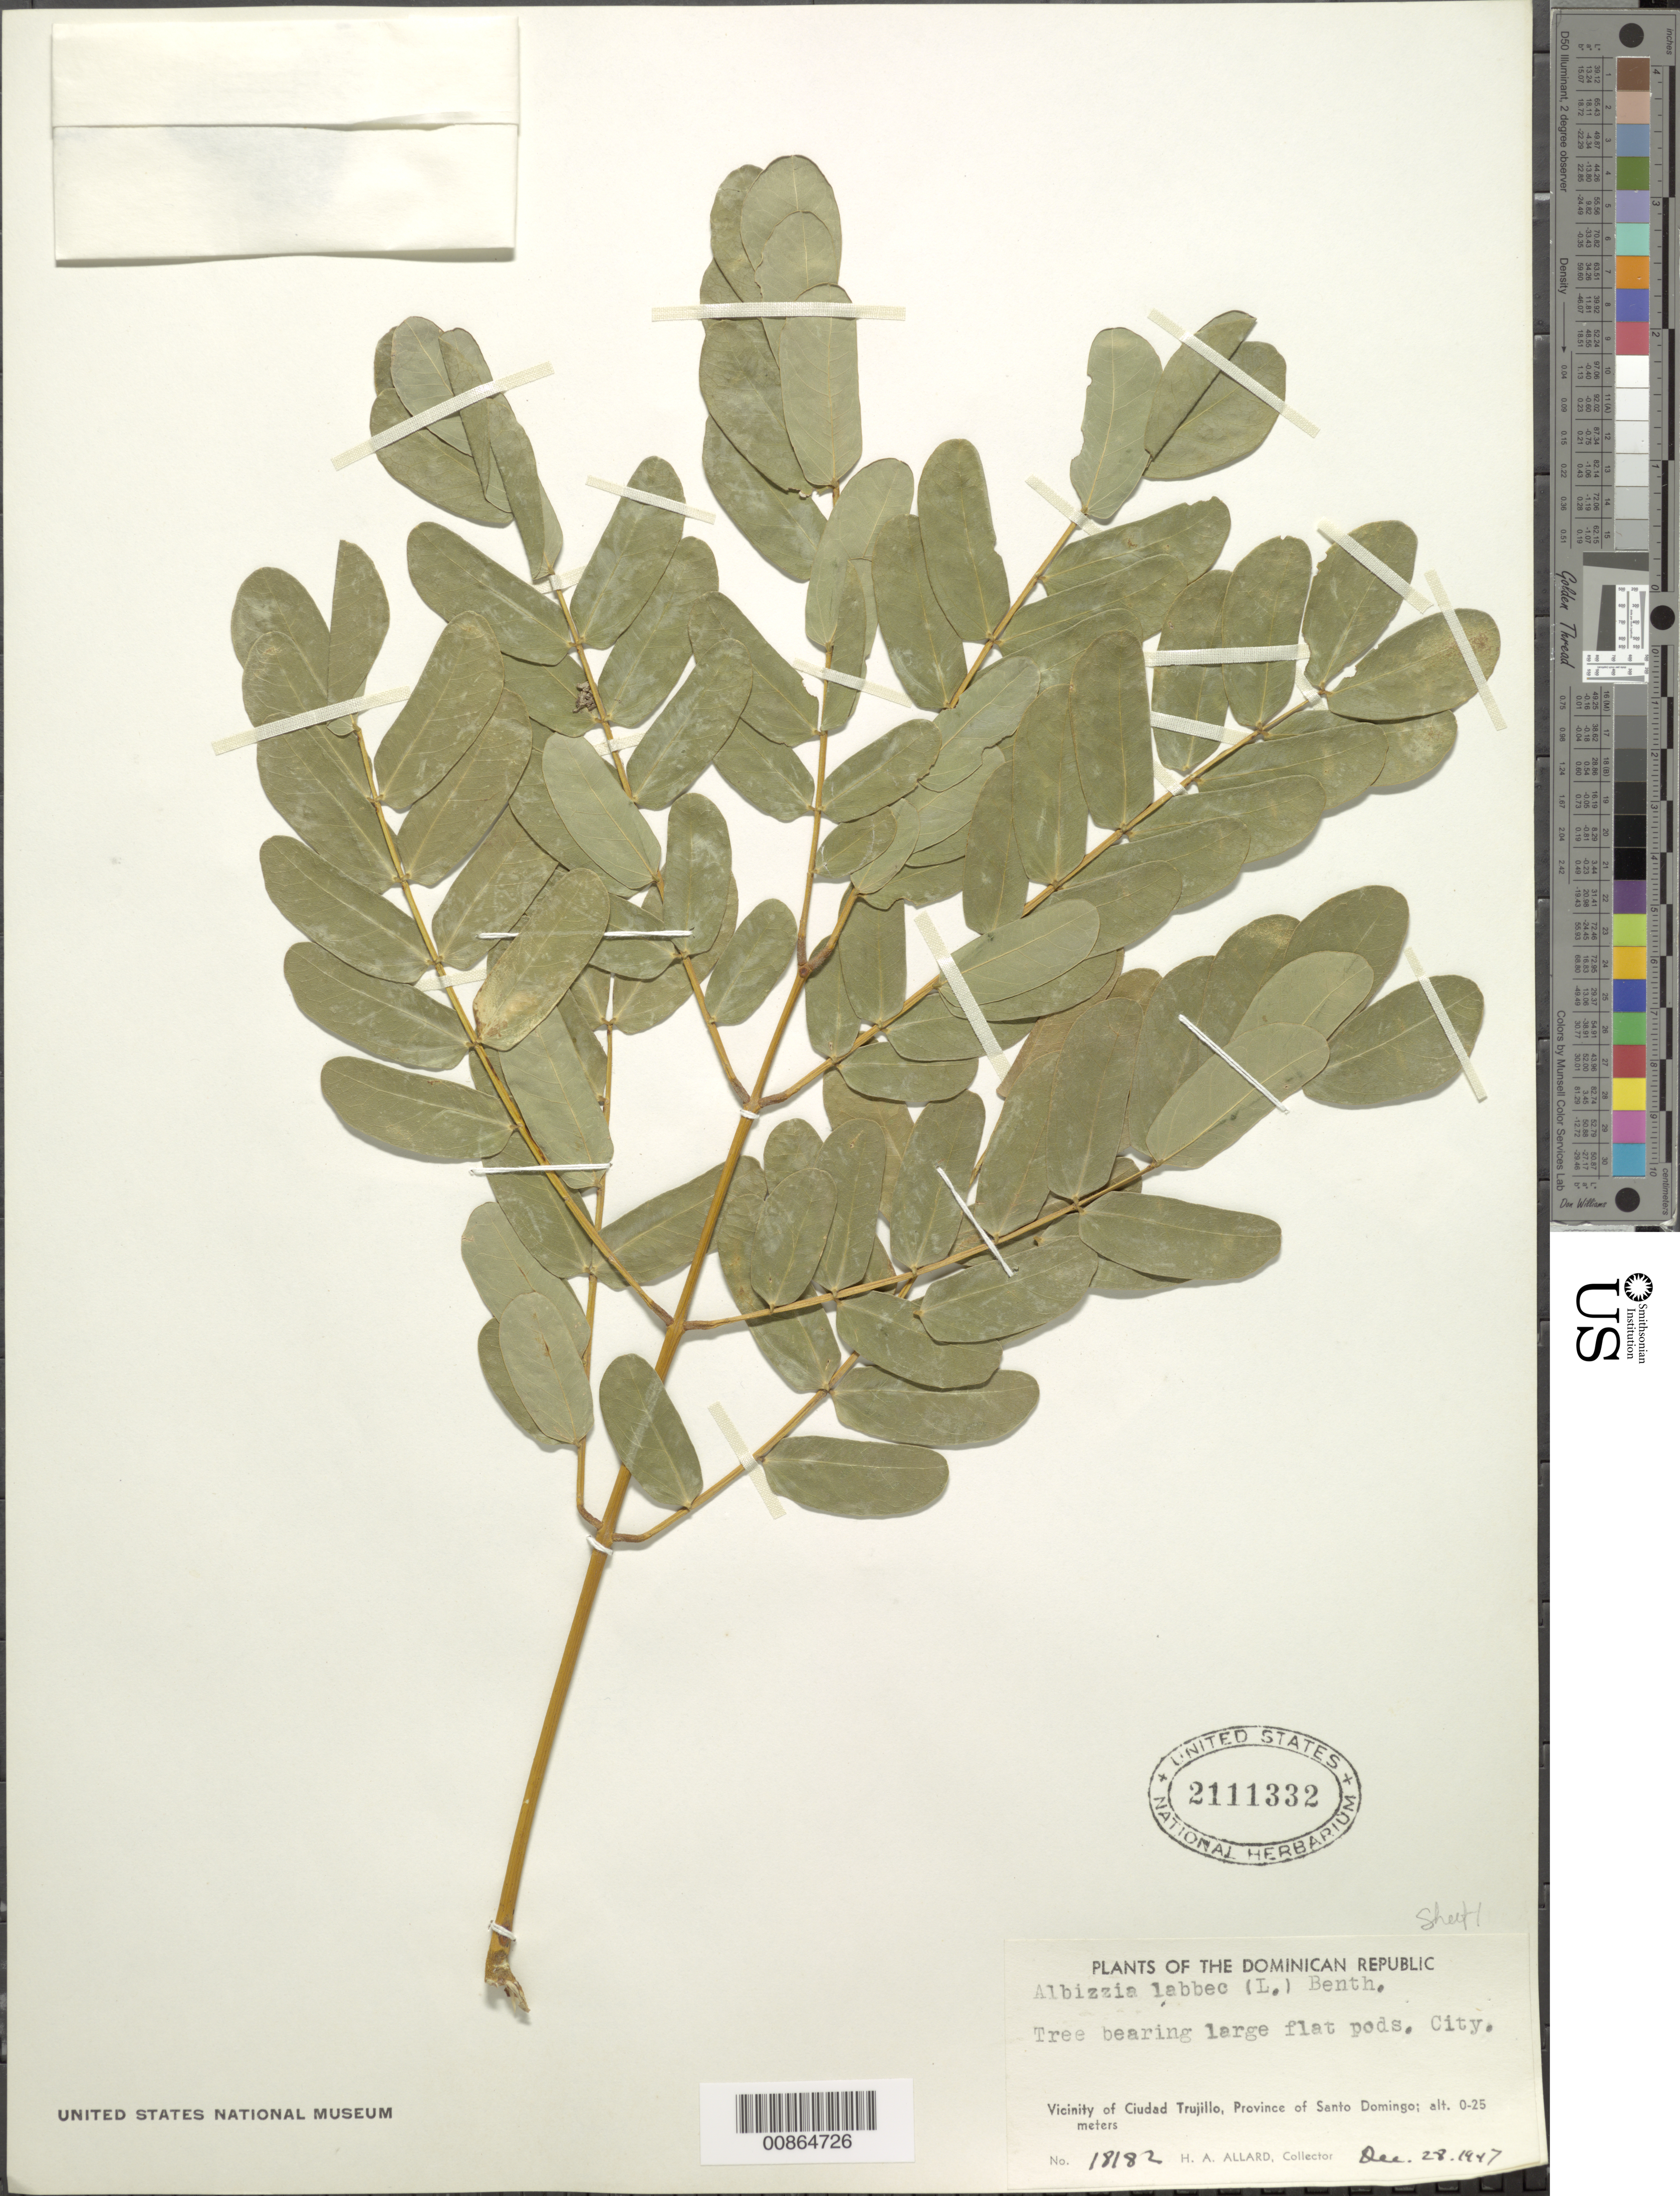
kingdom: Plantae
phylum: Tracheophyta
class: Magnoliopsida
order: Fabales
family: Fabaceae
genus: Albizia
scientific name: Albizia lebbeck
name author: (L.) Benth.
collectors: H. A. Allard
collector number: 18182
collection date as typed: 28 Dec 1947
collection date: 1947-12-28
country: Dominican Republic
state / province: Distrito Nacional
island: Hispaniola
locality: Vicinity of Ciudad Trujillo, Province of Santo Domingo (obsolete). City.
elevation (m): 0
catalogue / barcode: US 2111332